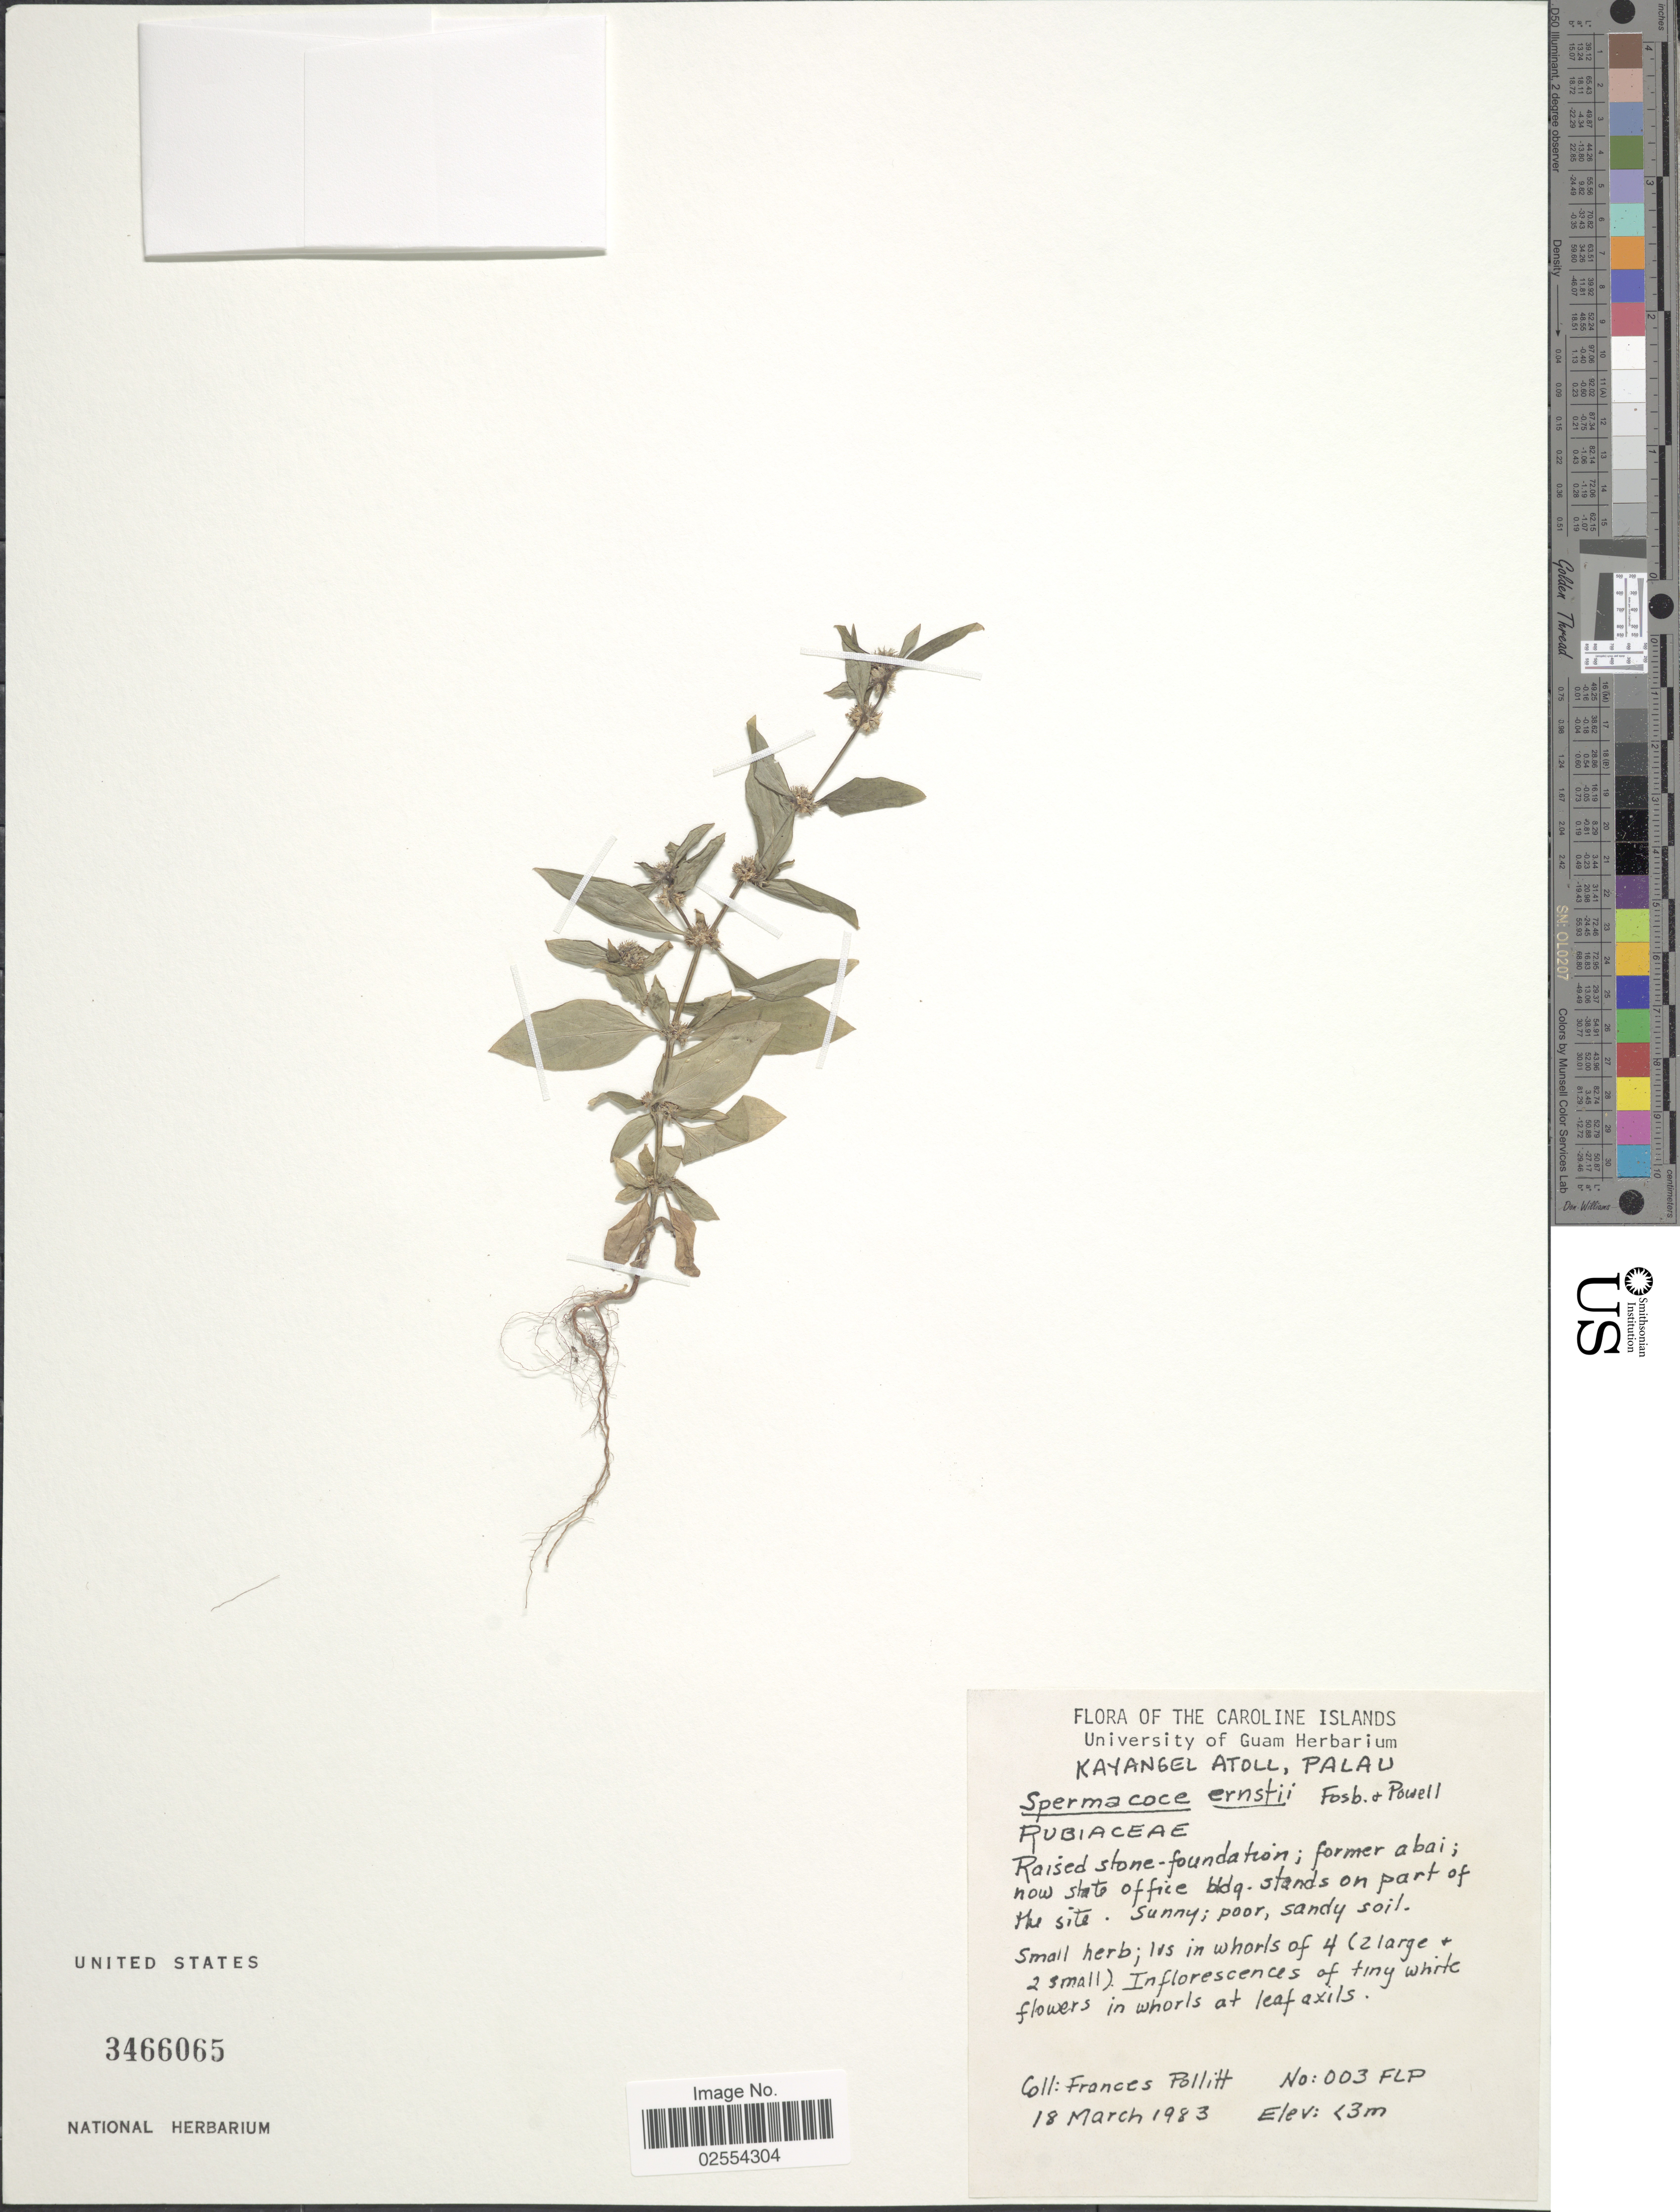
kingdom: Plantae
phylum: Tracheophyta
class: Magnoliopsida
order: Gentianales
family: Rubiaceae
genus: Spermacoce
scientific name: Spermacoce ernstii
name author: Fosberg & D.A. Powell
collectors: F. Pollitt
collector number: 003 FLP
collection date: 1983-03-18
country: Palau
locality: The Caroline Islands, Kayange; Atoll, Palau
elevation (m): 3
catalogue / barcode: US 3466065